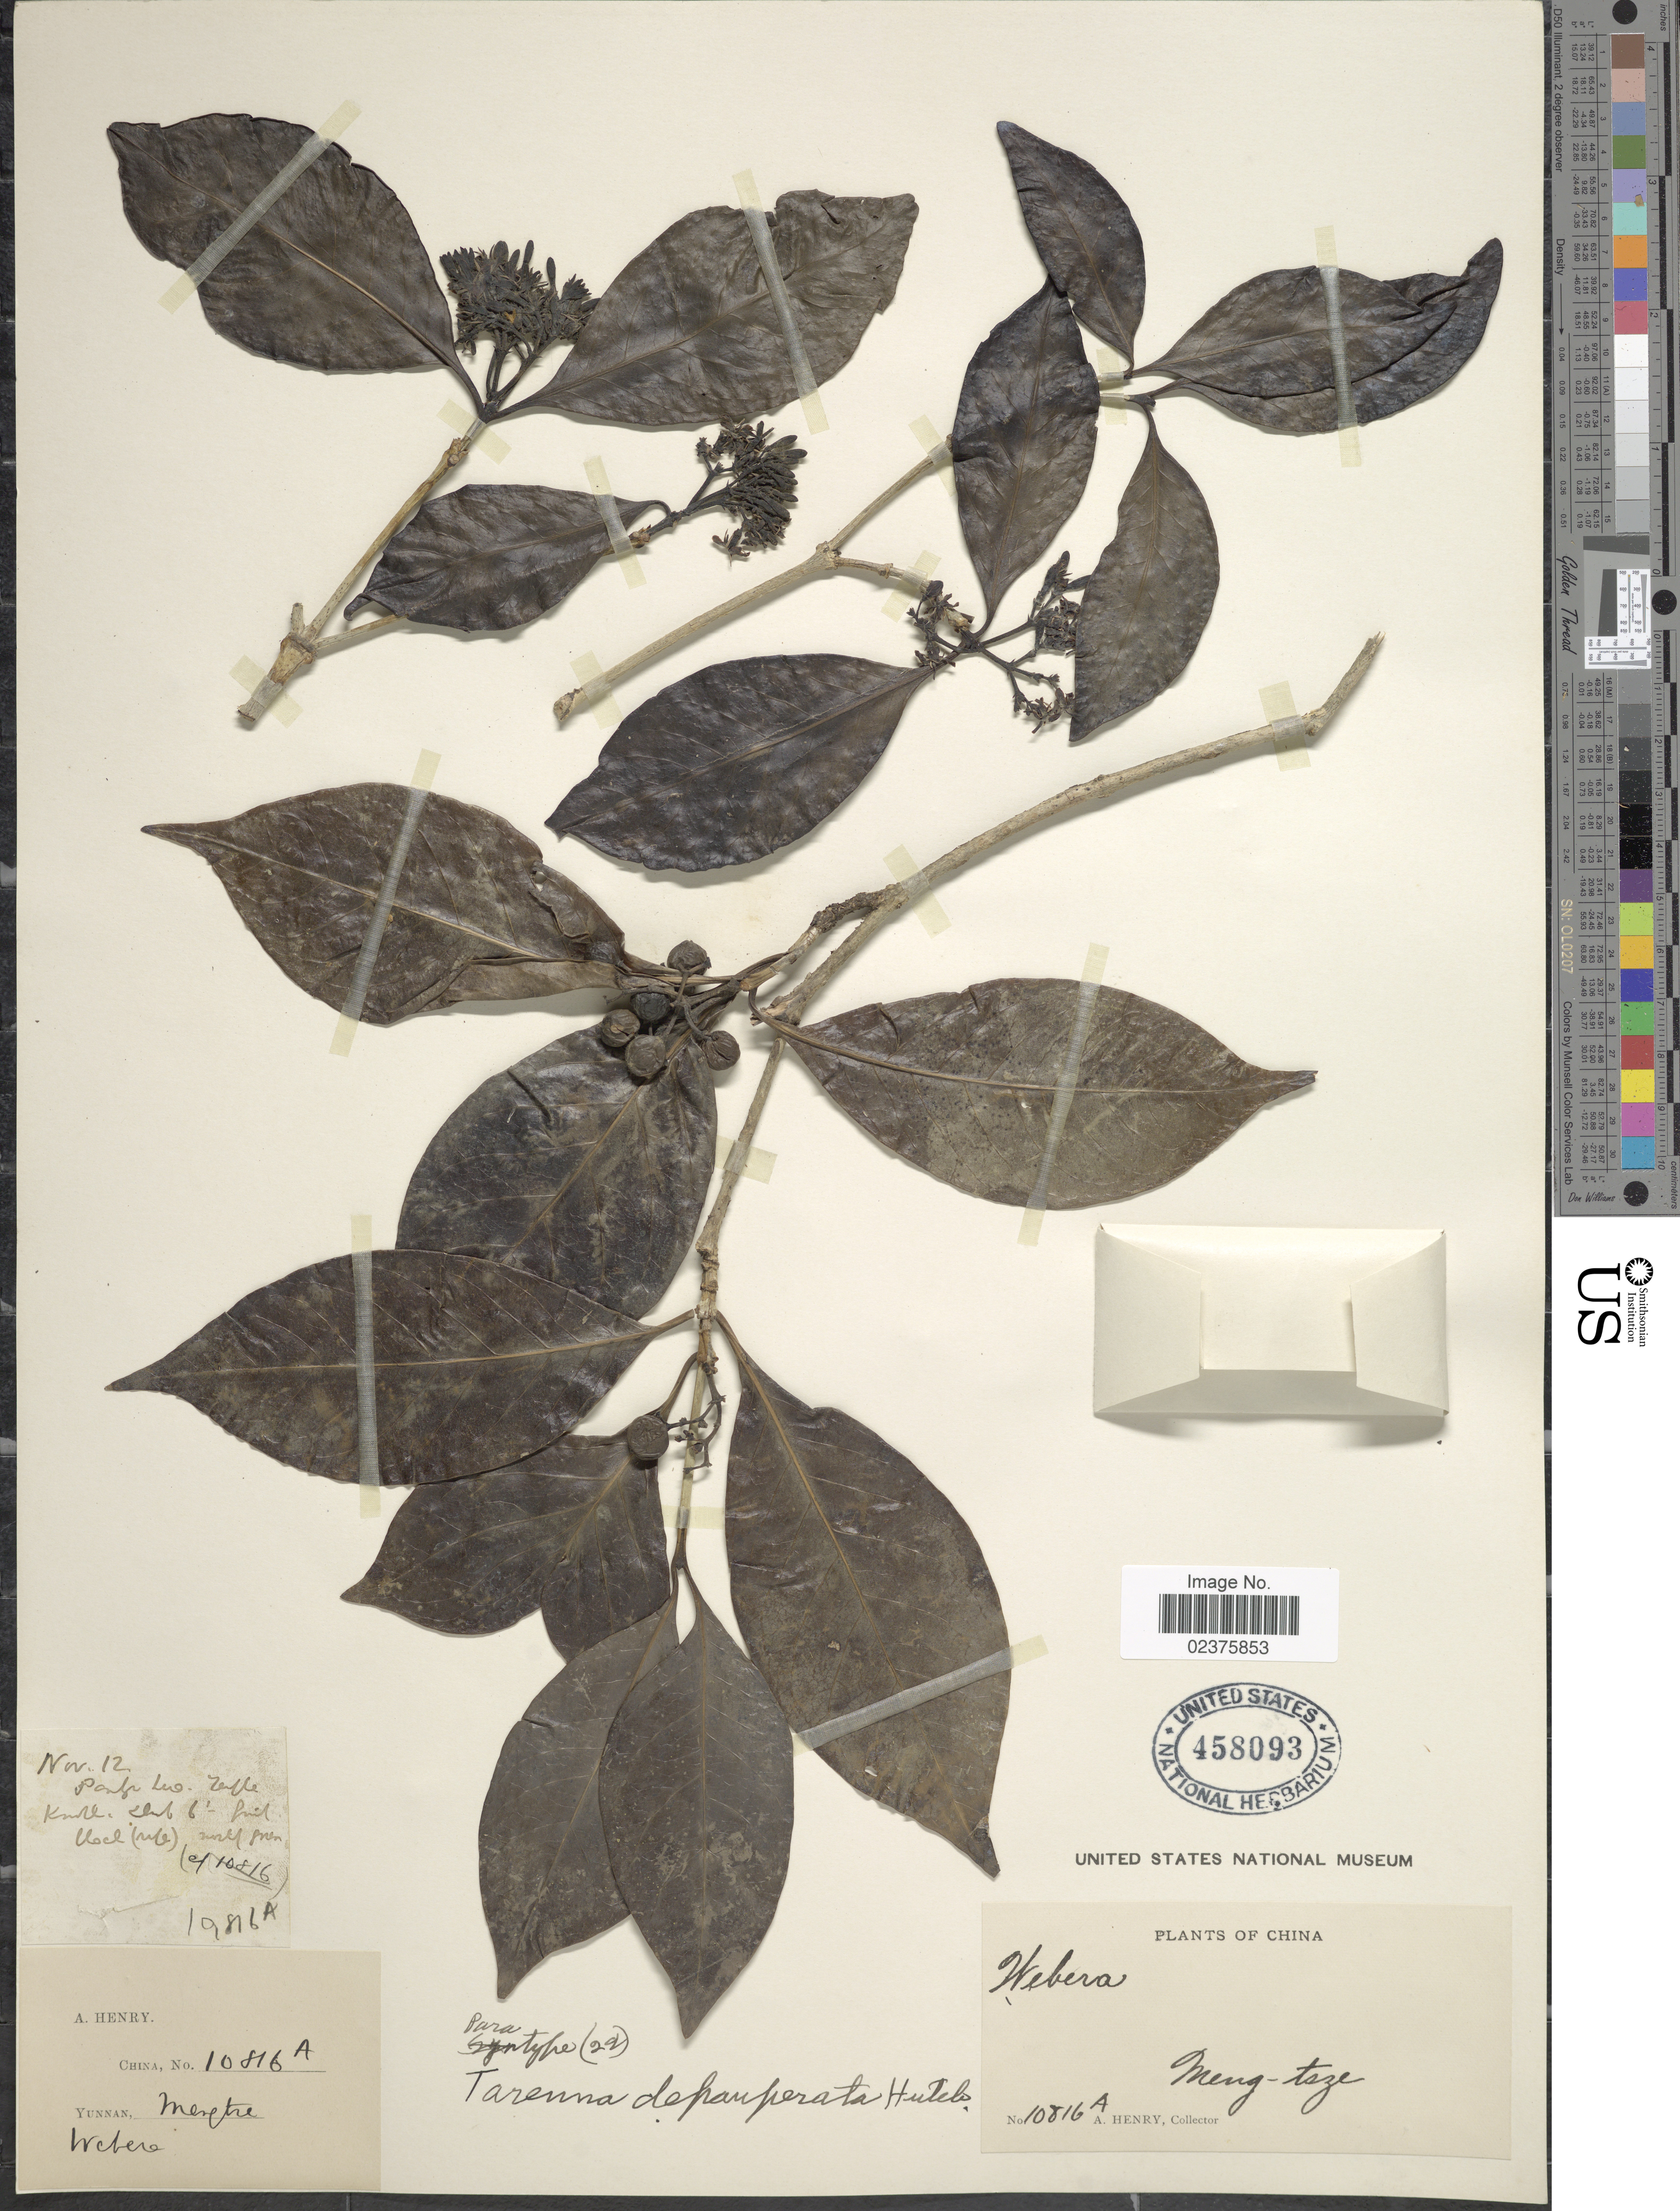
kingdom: Plantae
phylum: Tracheophyta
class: Magnoliopsida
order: Gentianales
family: Rubiaceae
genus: Tarenna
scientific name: Tarenna depauperata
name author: Hutch.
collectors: A. Henry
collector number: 10816 A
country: China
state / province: Yunnan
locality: Meng-tsze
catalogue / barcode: US 458093